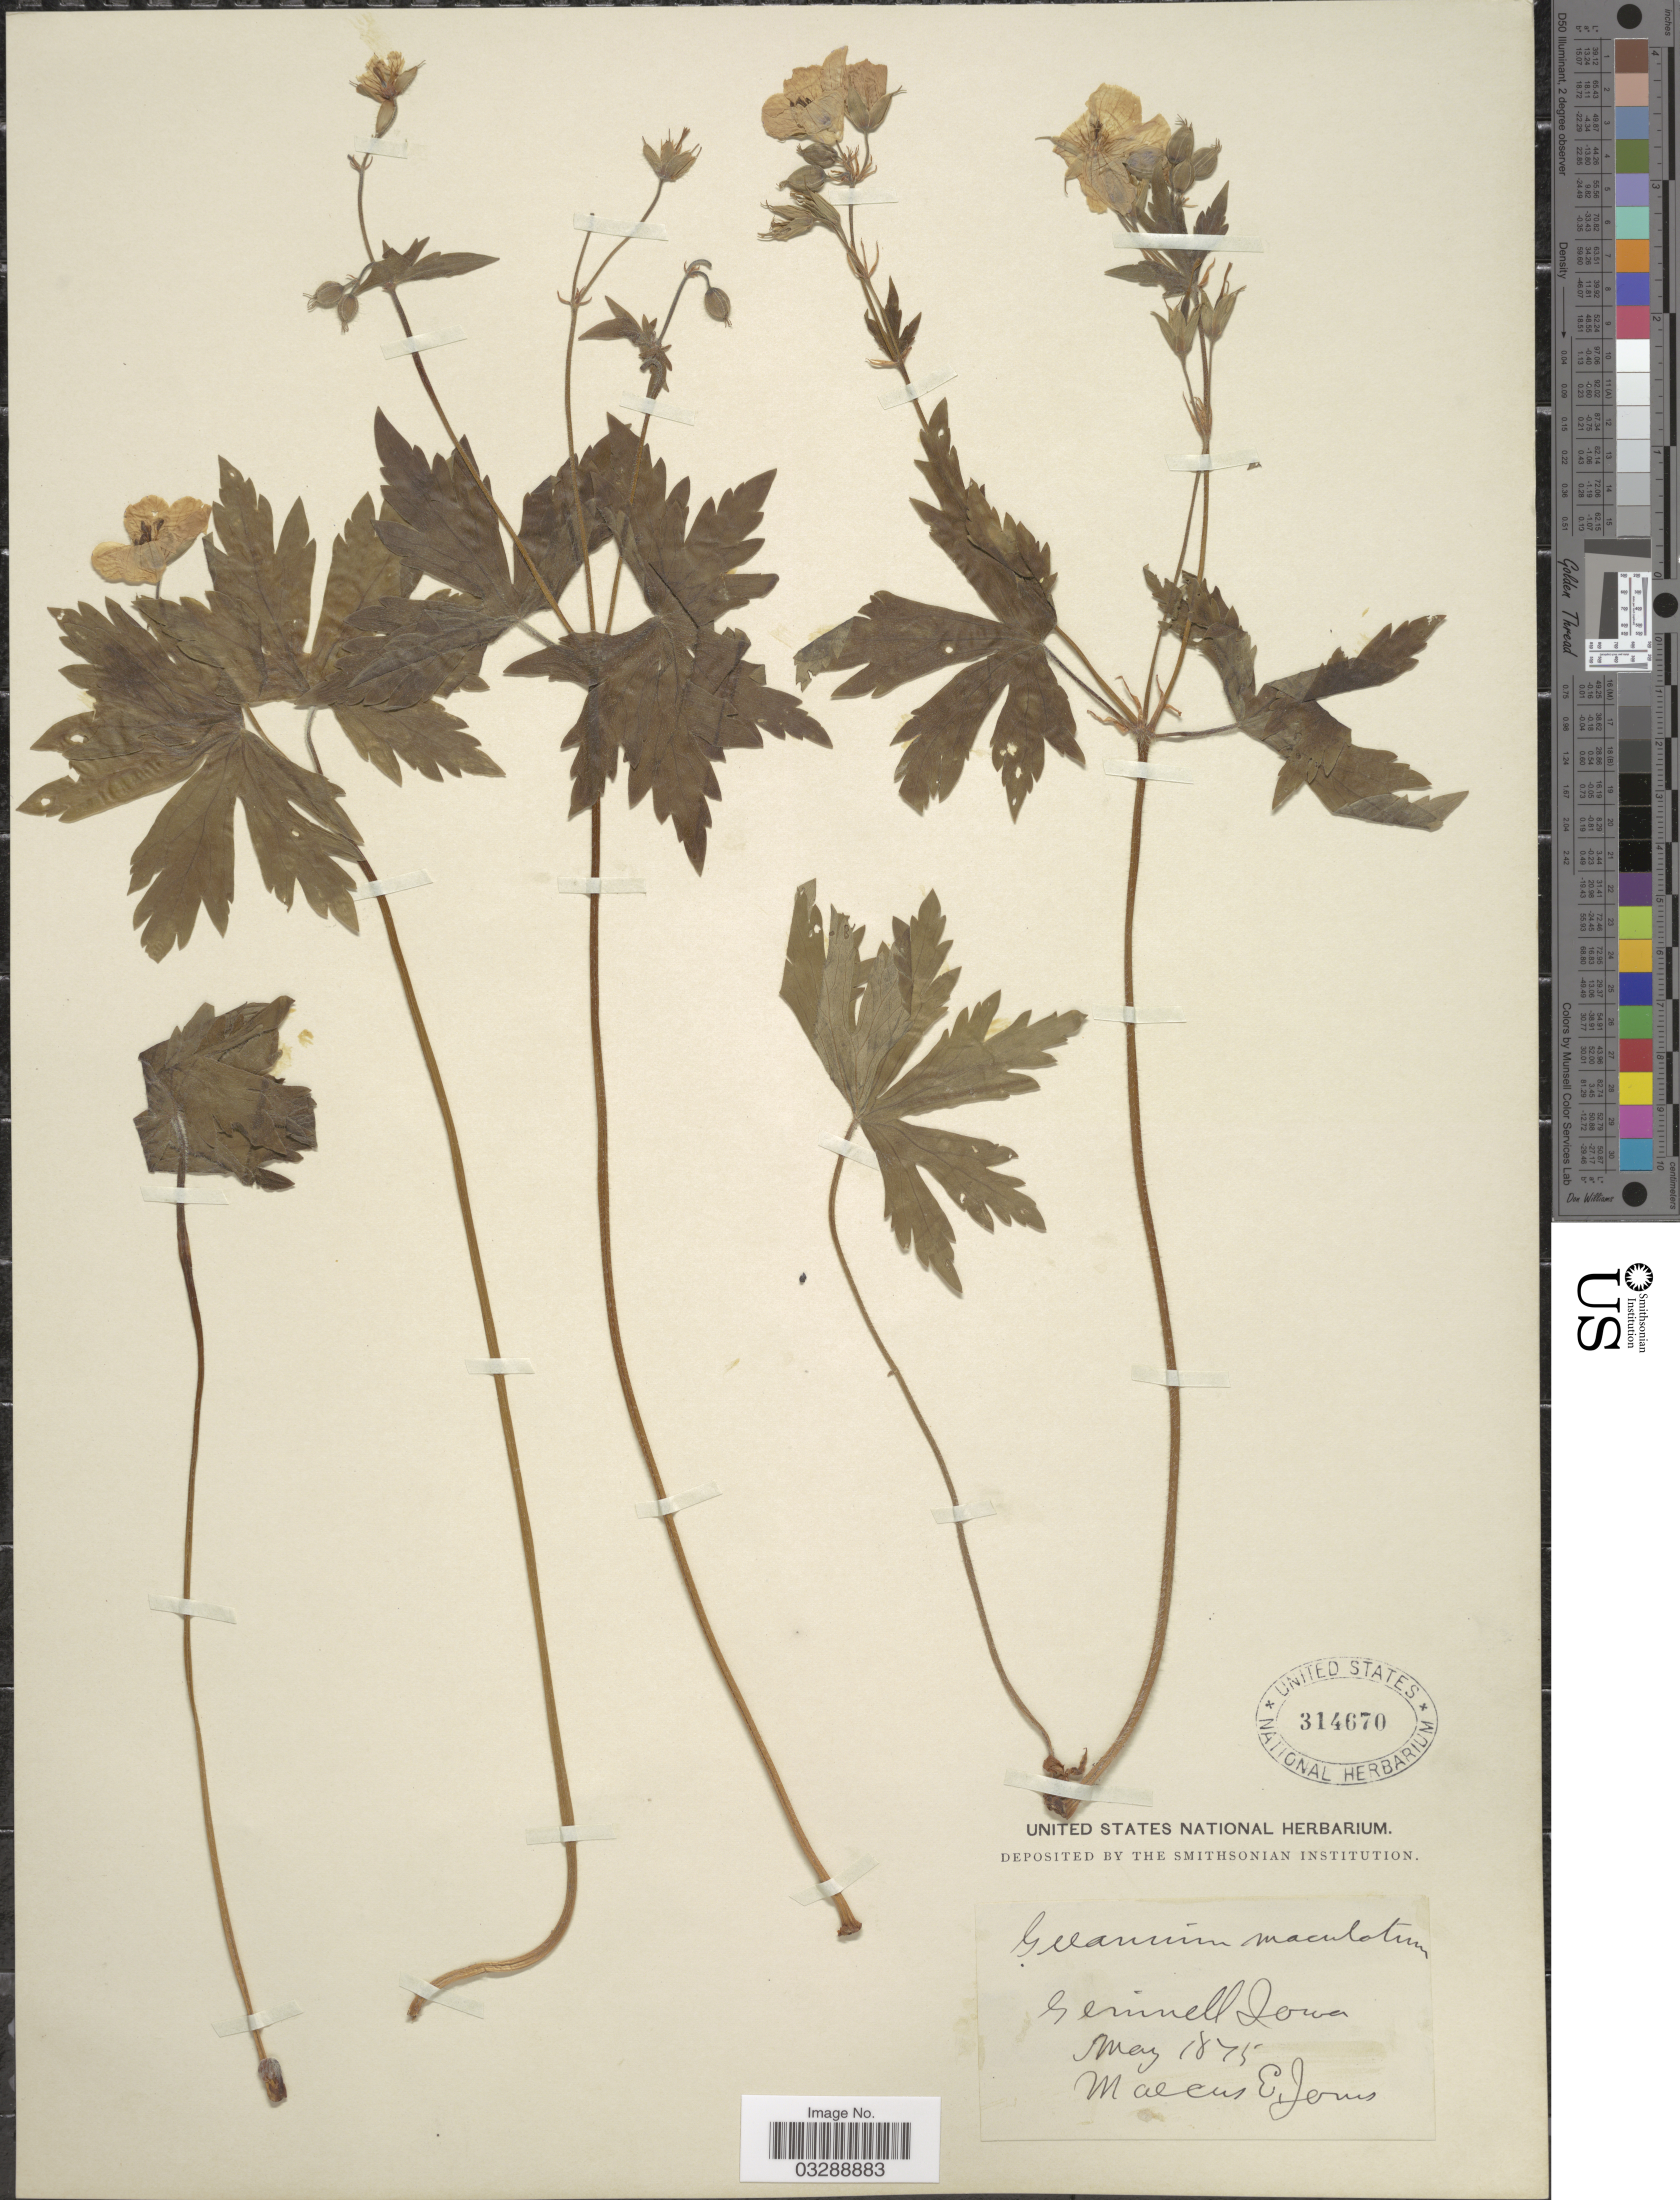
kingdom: Plantae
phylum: Tracheophyta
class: Magnoliopsida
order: Geraniales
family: Geraniaceae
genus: Geranium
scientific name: Geranium maculatum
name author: L.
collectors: M. E. Jones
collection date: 1875-05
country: United States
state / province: Iowa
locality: Grinnell.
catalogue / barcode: US 314670